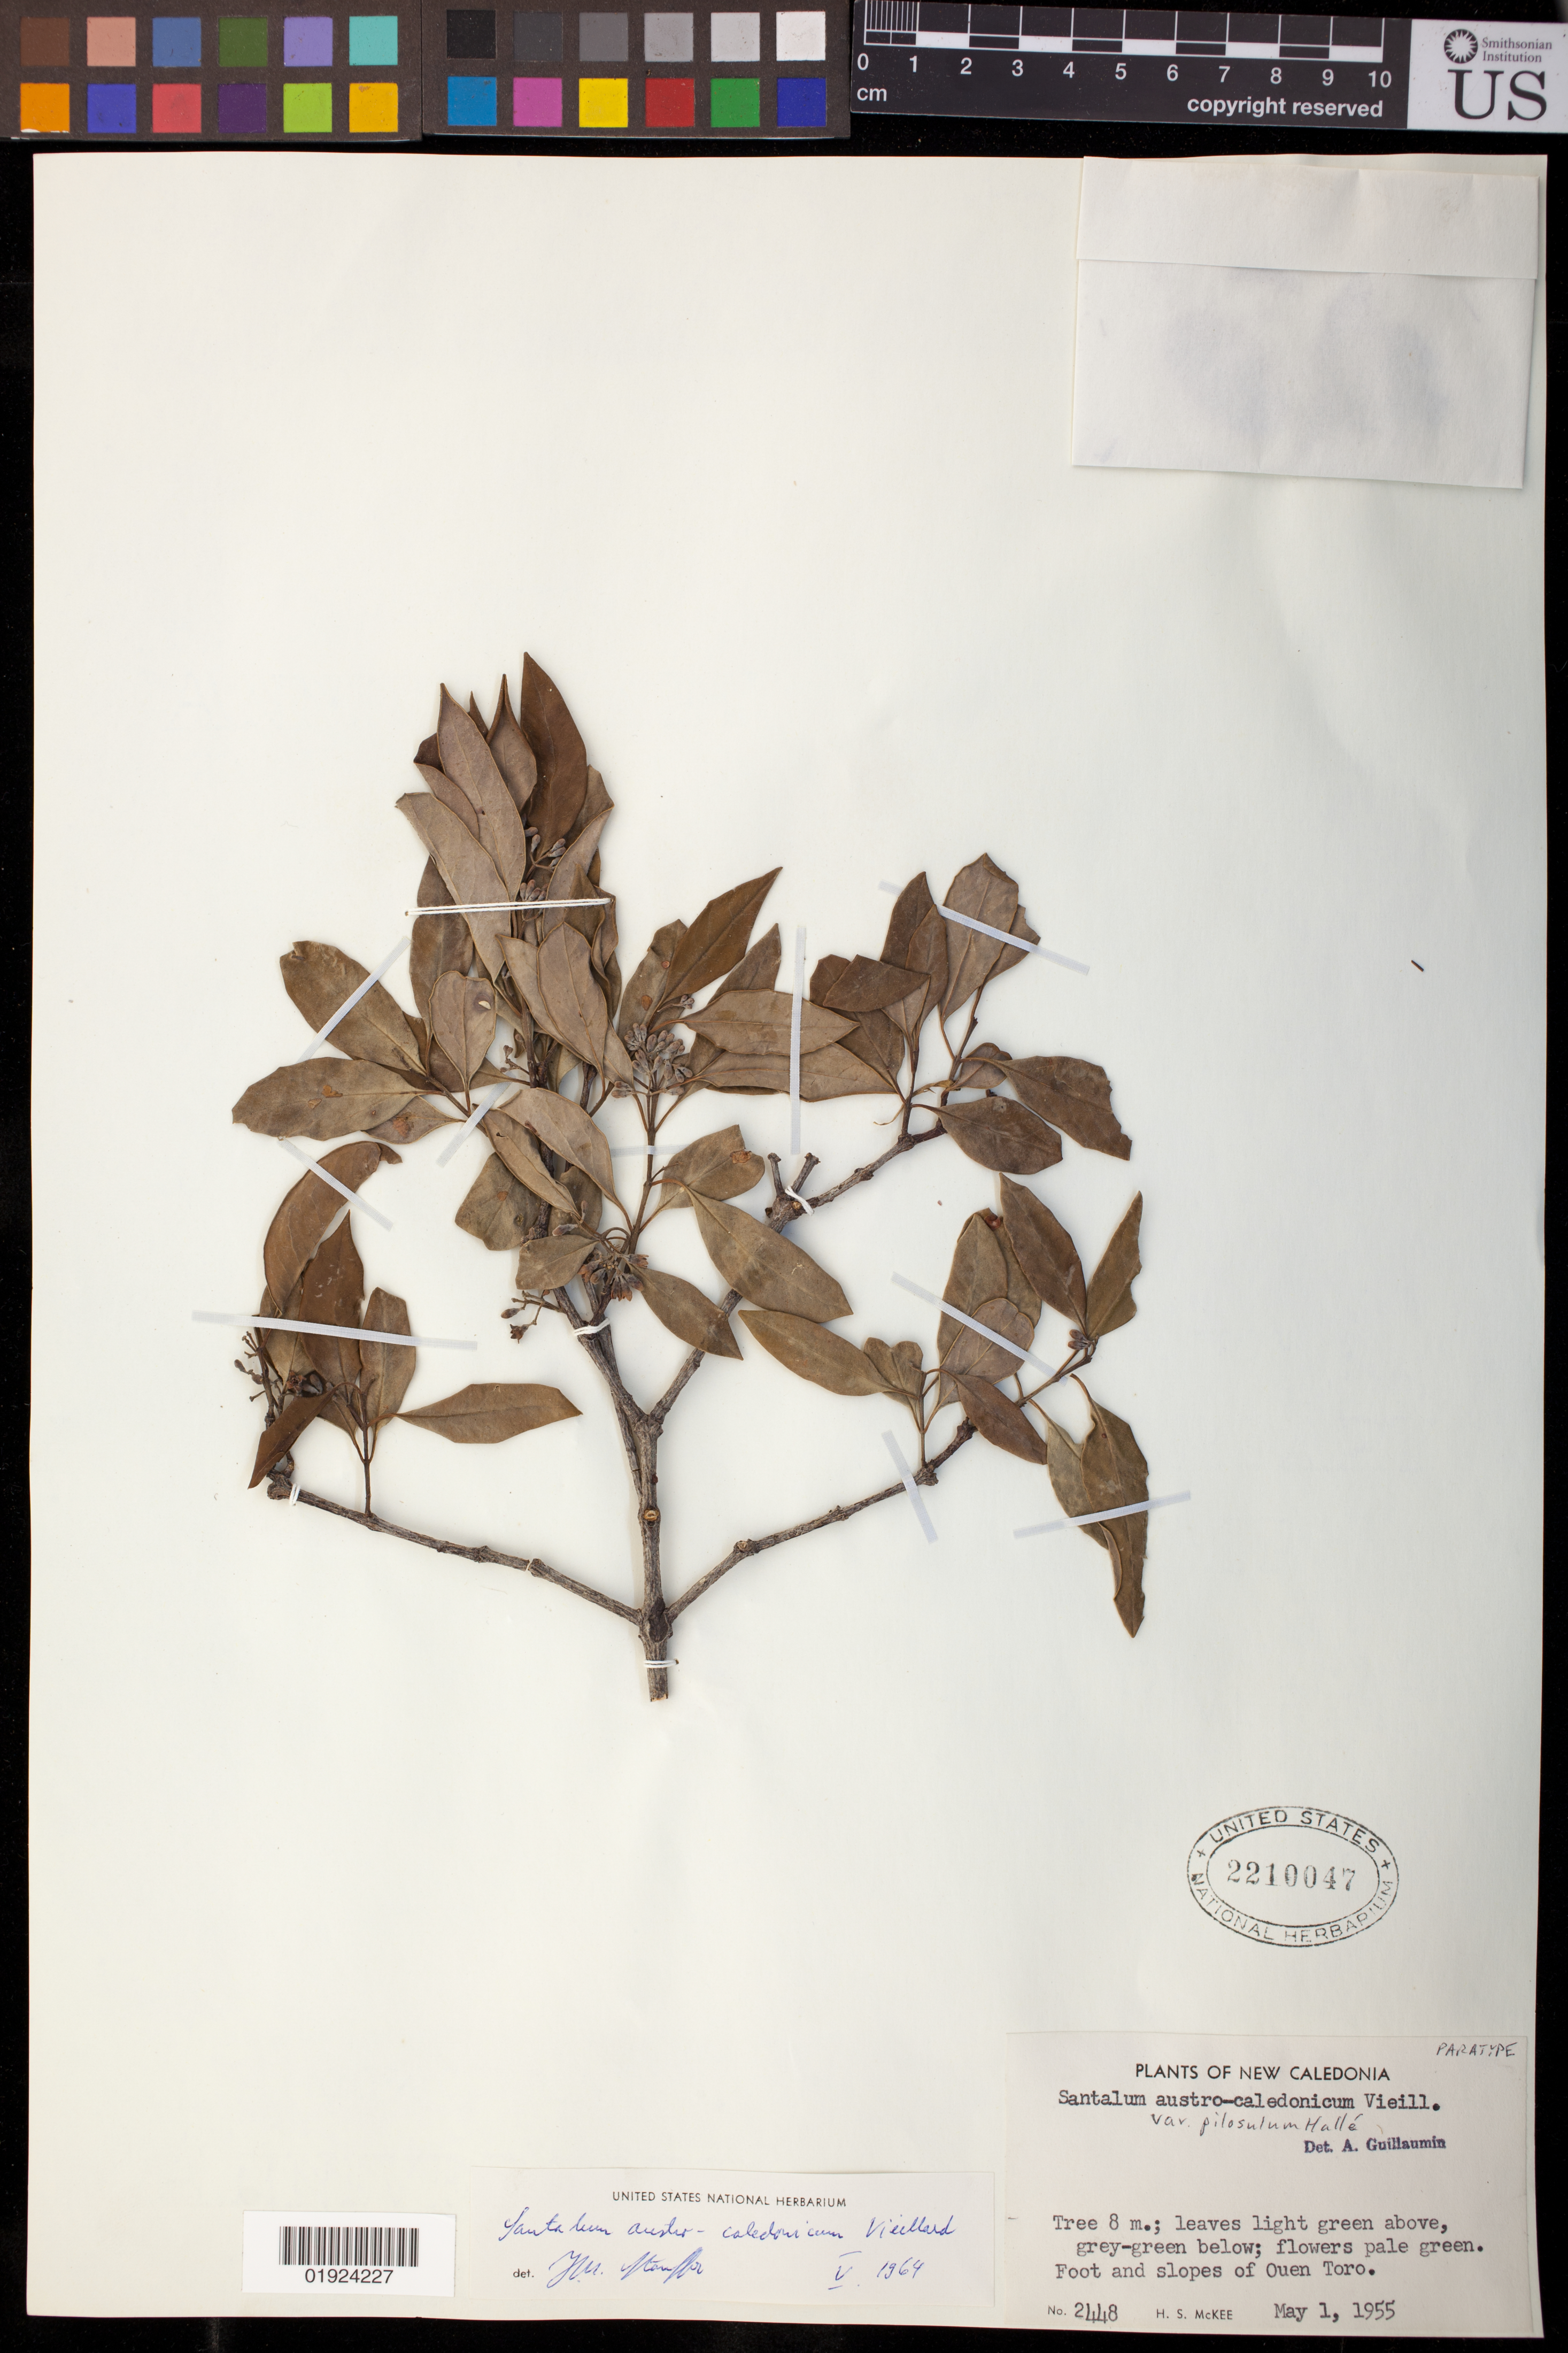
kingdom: Plantae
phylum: Tracheophyta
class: Magnoliopsida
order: Santalales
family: Santalaceae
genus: Santalum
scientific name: Santalum austrocaledonicum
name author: Vieill.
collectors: H. S. McKee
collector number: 2448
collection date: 1955-05-01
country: New Caledonia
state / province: South Province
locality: Foot and slopes of Ouen Toro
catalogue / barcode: US 2210047